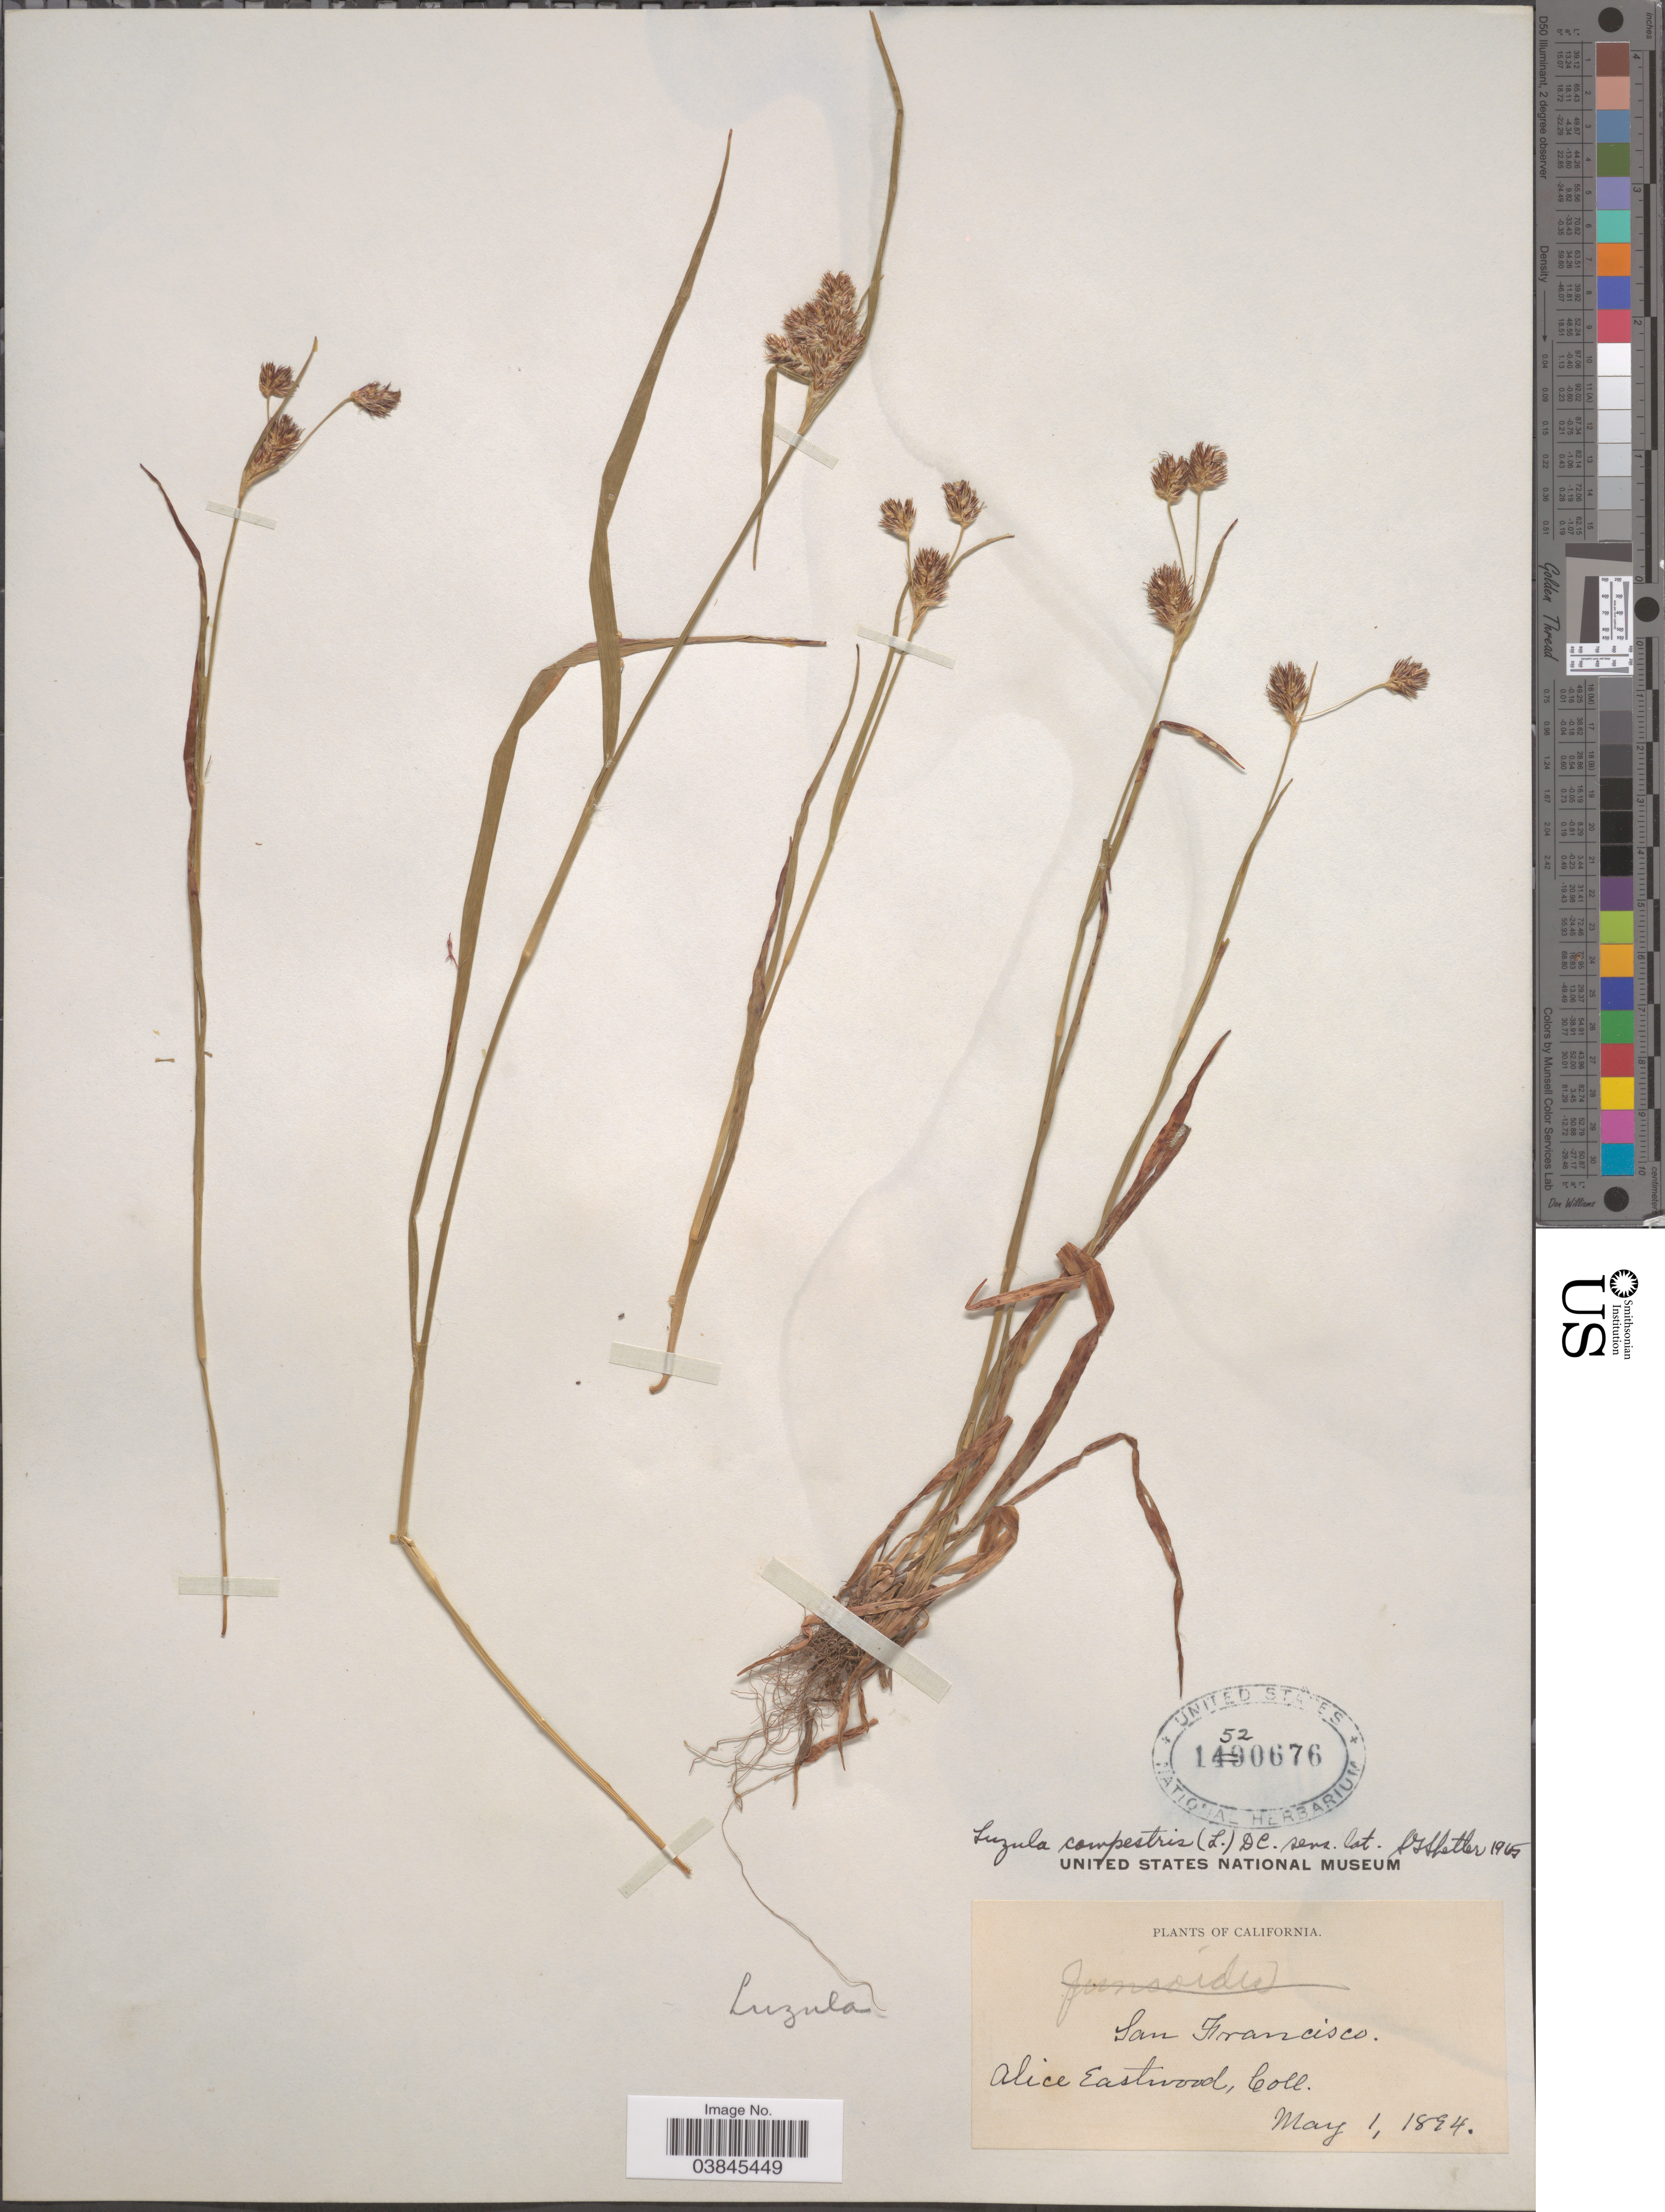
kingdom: Plantae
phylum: Tracheophyta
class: Liliopsida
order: Poales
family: Juncaceae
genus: Luzula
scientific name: Luzula campestris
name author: (L.) DC.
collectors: A. Eastwood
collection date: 1894-05-01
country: United States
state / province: California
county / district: San Francisco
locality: San Francisco.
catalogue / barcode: US 1520676